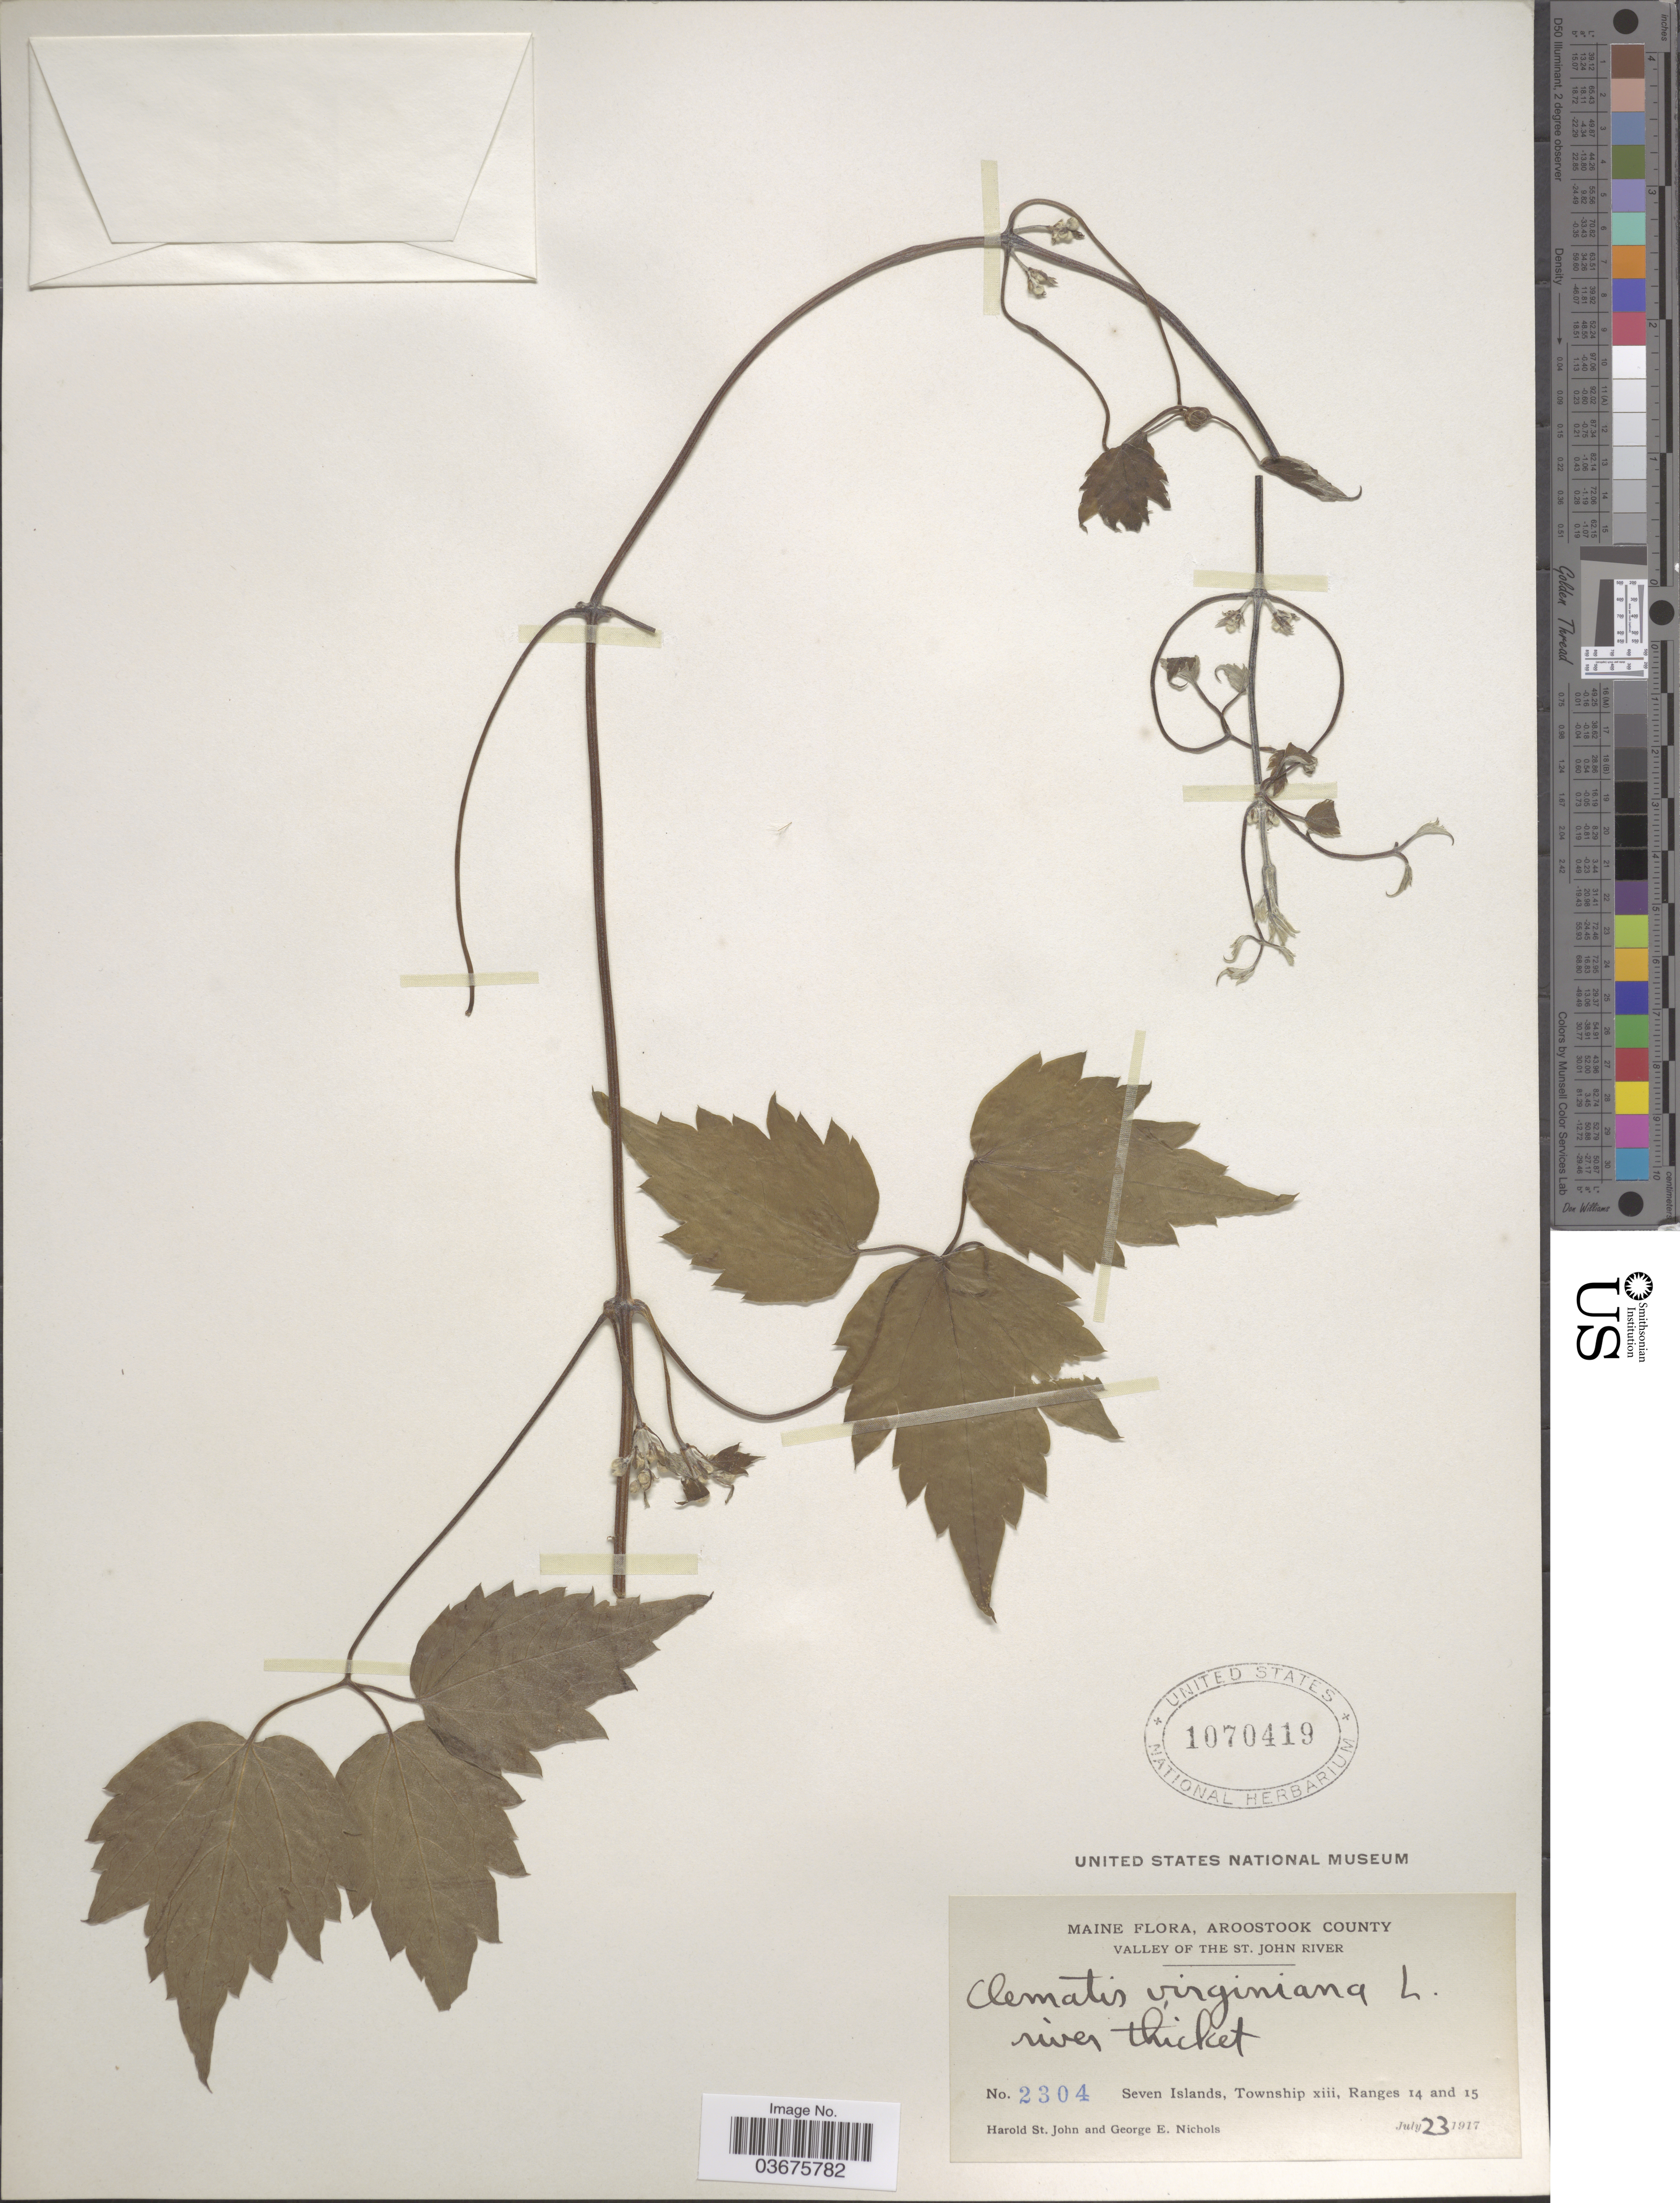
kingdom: Plantae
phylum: Tracheophyta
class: Magnoliopsida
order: Ranunculales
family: Ranunculaceae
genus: Clematis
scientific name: Clematis virginiana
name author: L.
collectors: H. St. John & G. E. Nichols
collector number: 2304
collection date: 1917-07-23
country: United States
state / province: Maine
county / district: Aroostook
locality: Valley of The St. John River. River thicket. Seven Islands, Township xiii, Ranges 14 and 15.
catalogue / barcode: US 1070419